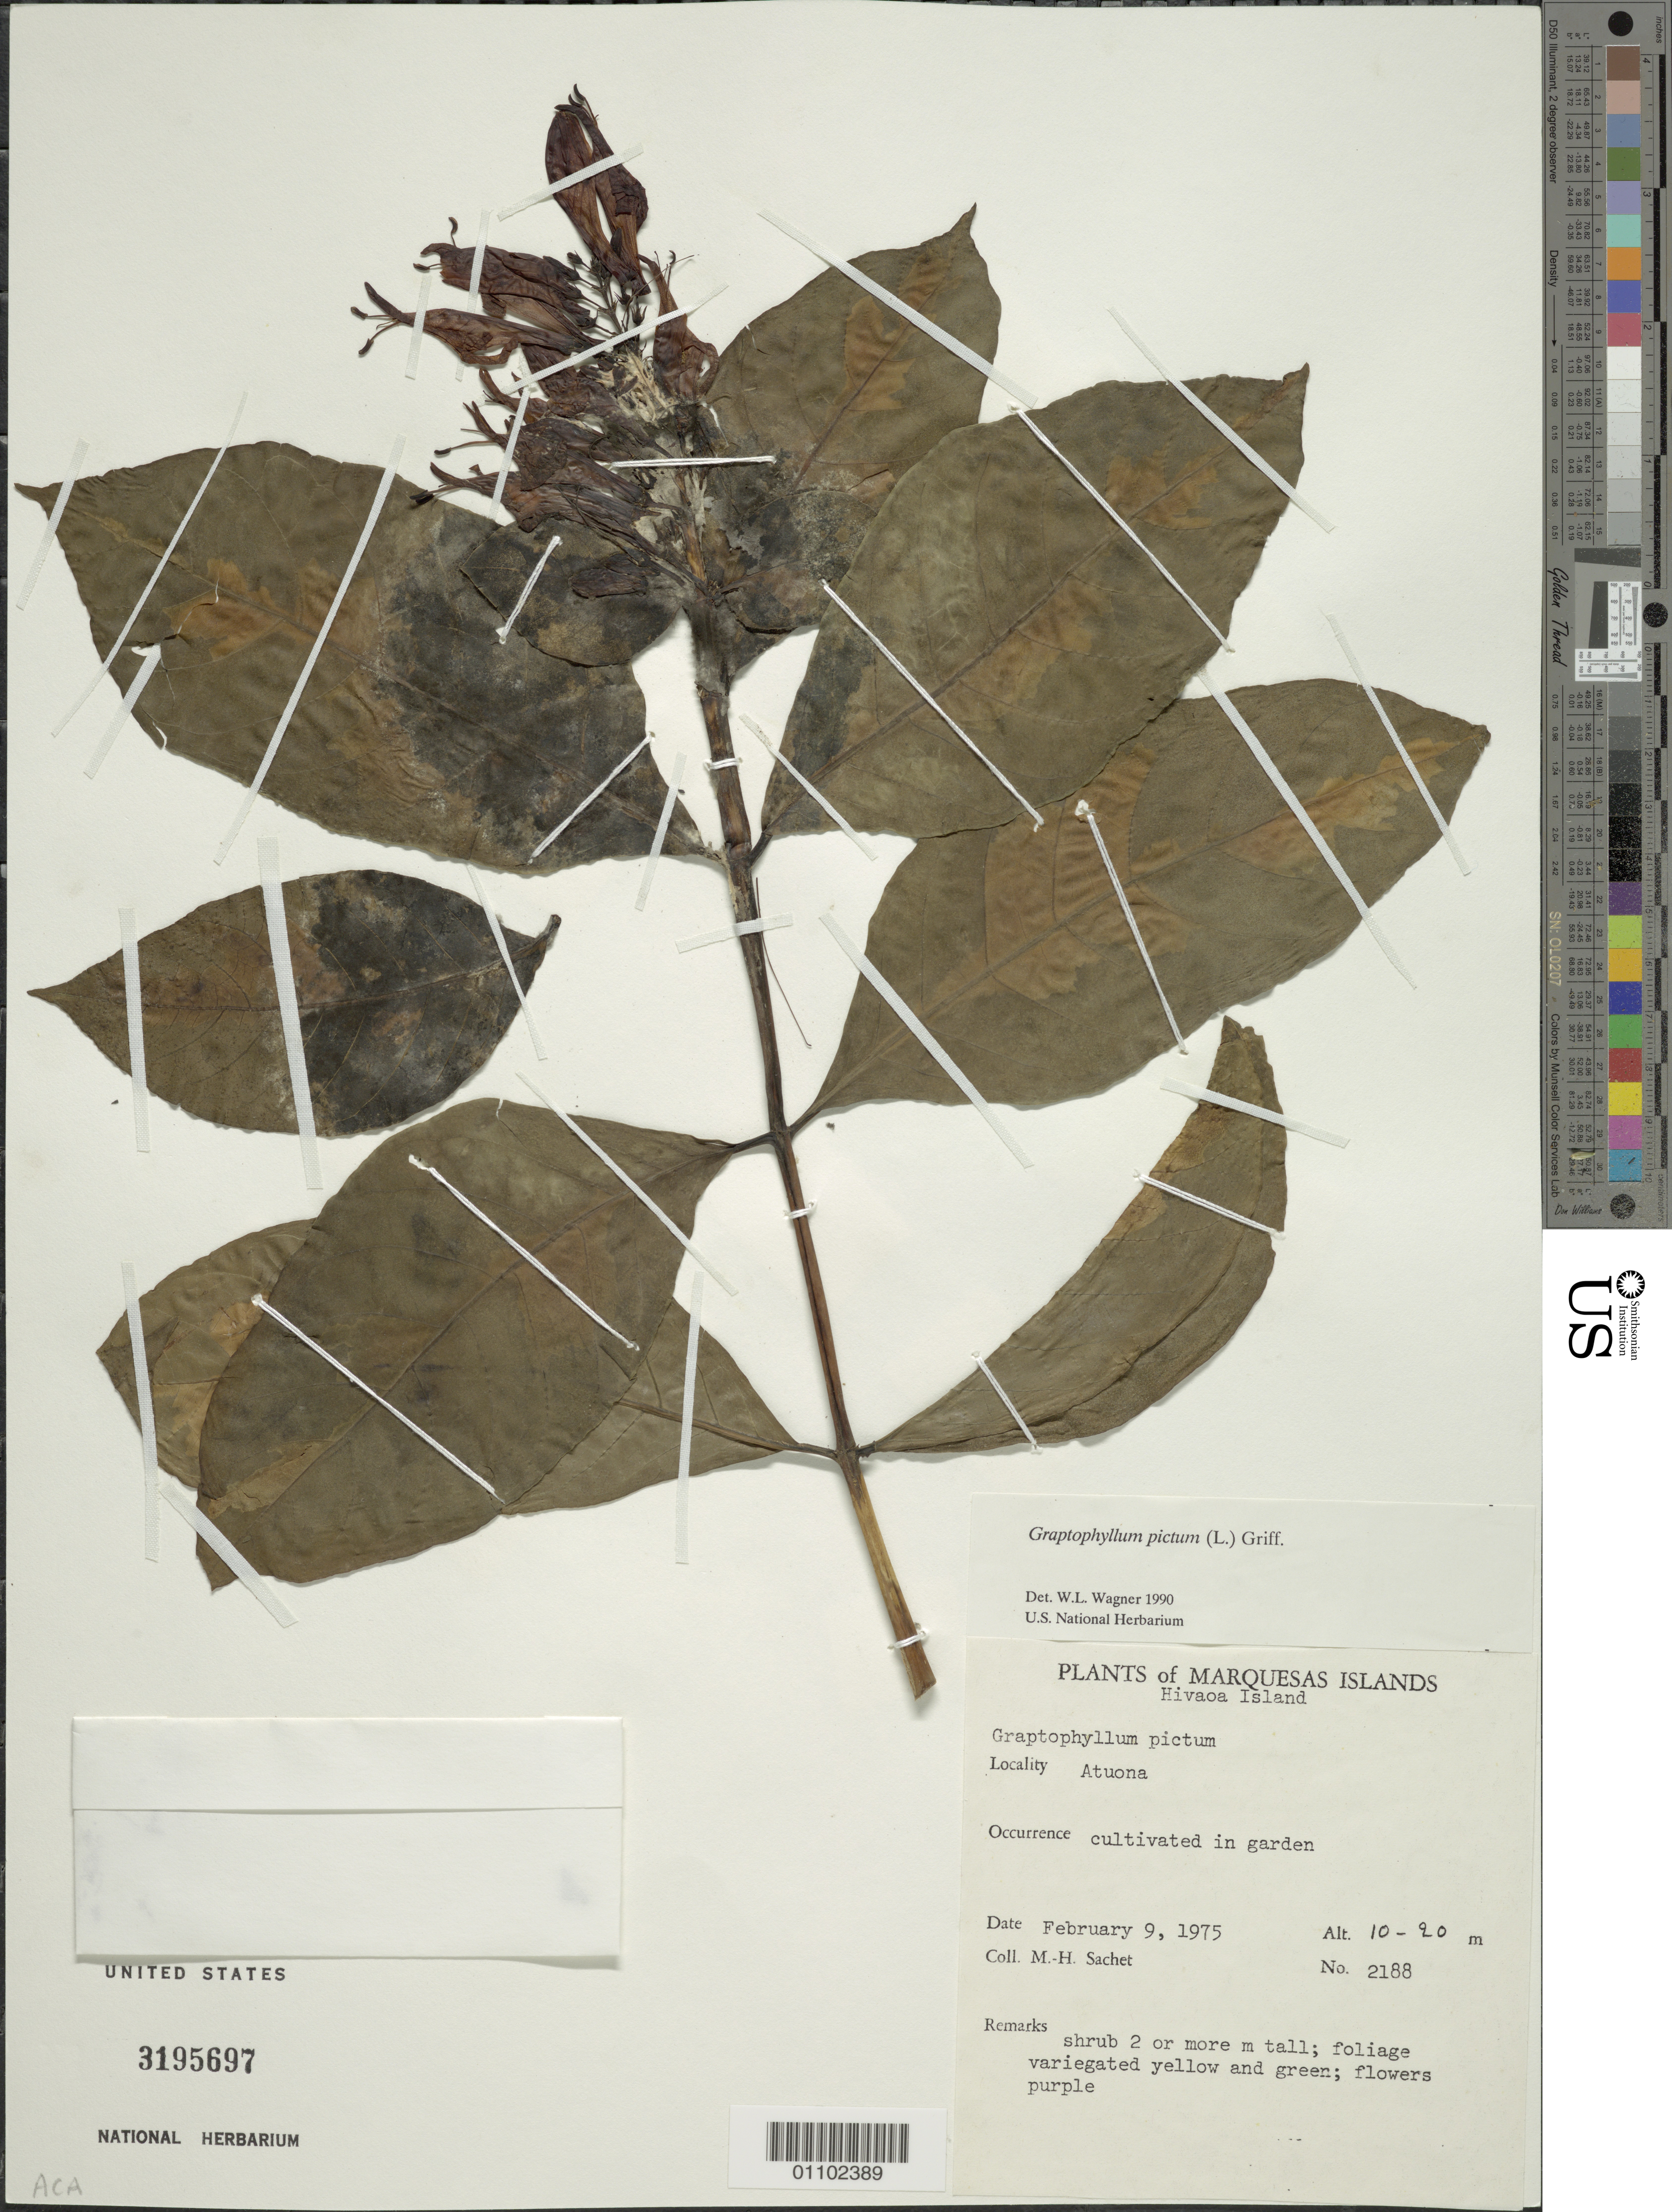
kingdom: Plantae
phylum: Tracheophyta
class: Magnoliopsida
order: Lamiales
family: Acanthaceae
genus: Graptophyllum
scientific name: Graptophyllum pictum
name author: (L.) Griff.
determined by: Wagner, W. L., (BOT), Smithsonian Institution - National Museum of Natural History (UNITED STATES)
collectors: M.-H. Sachet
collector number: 2188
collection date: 1975-02-09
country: French Polynesia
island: Hiva Oa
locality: Atuona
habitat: Cultivated in garden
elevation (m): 10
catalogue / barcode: US 3195697